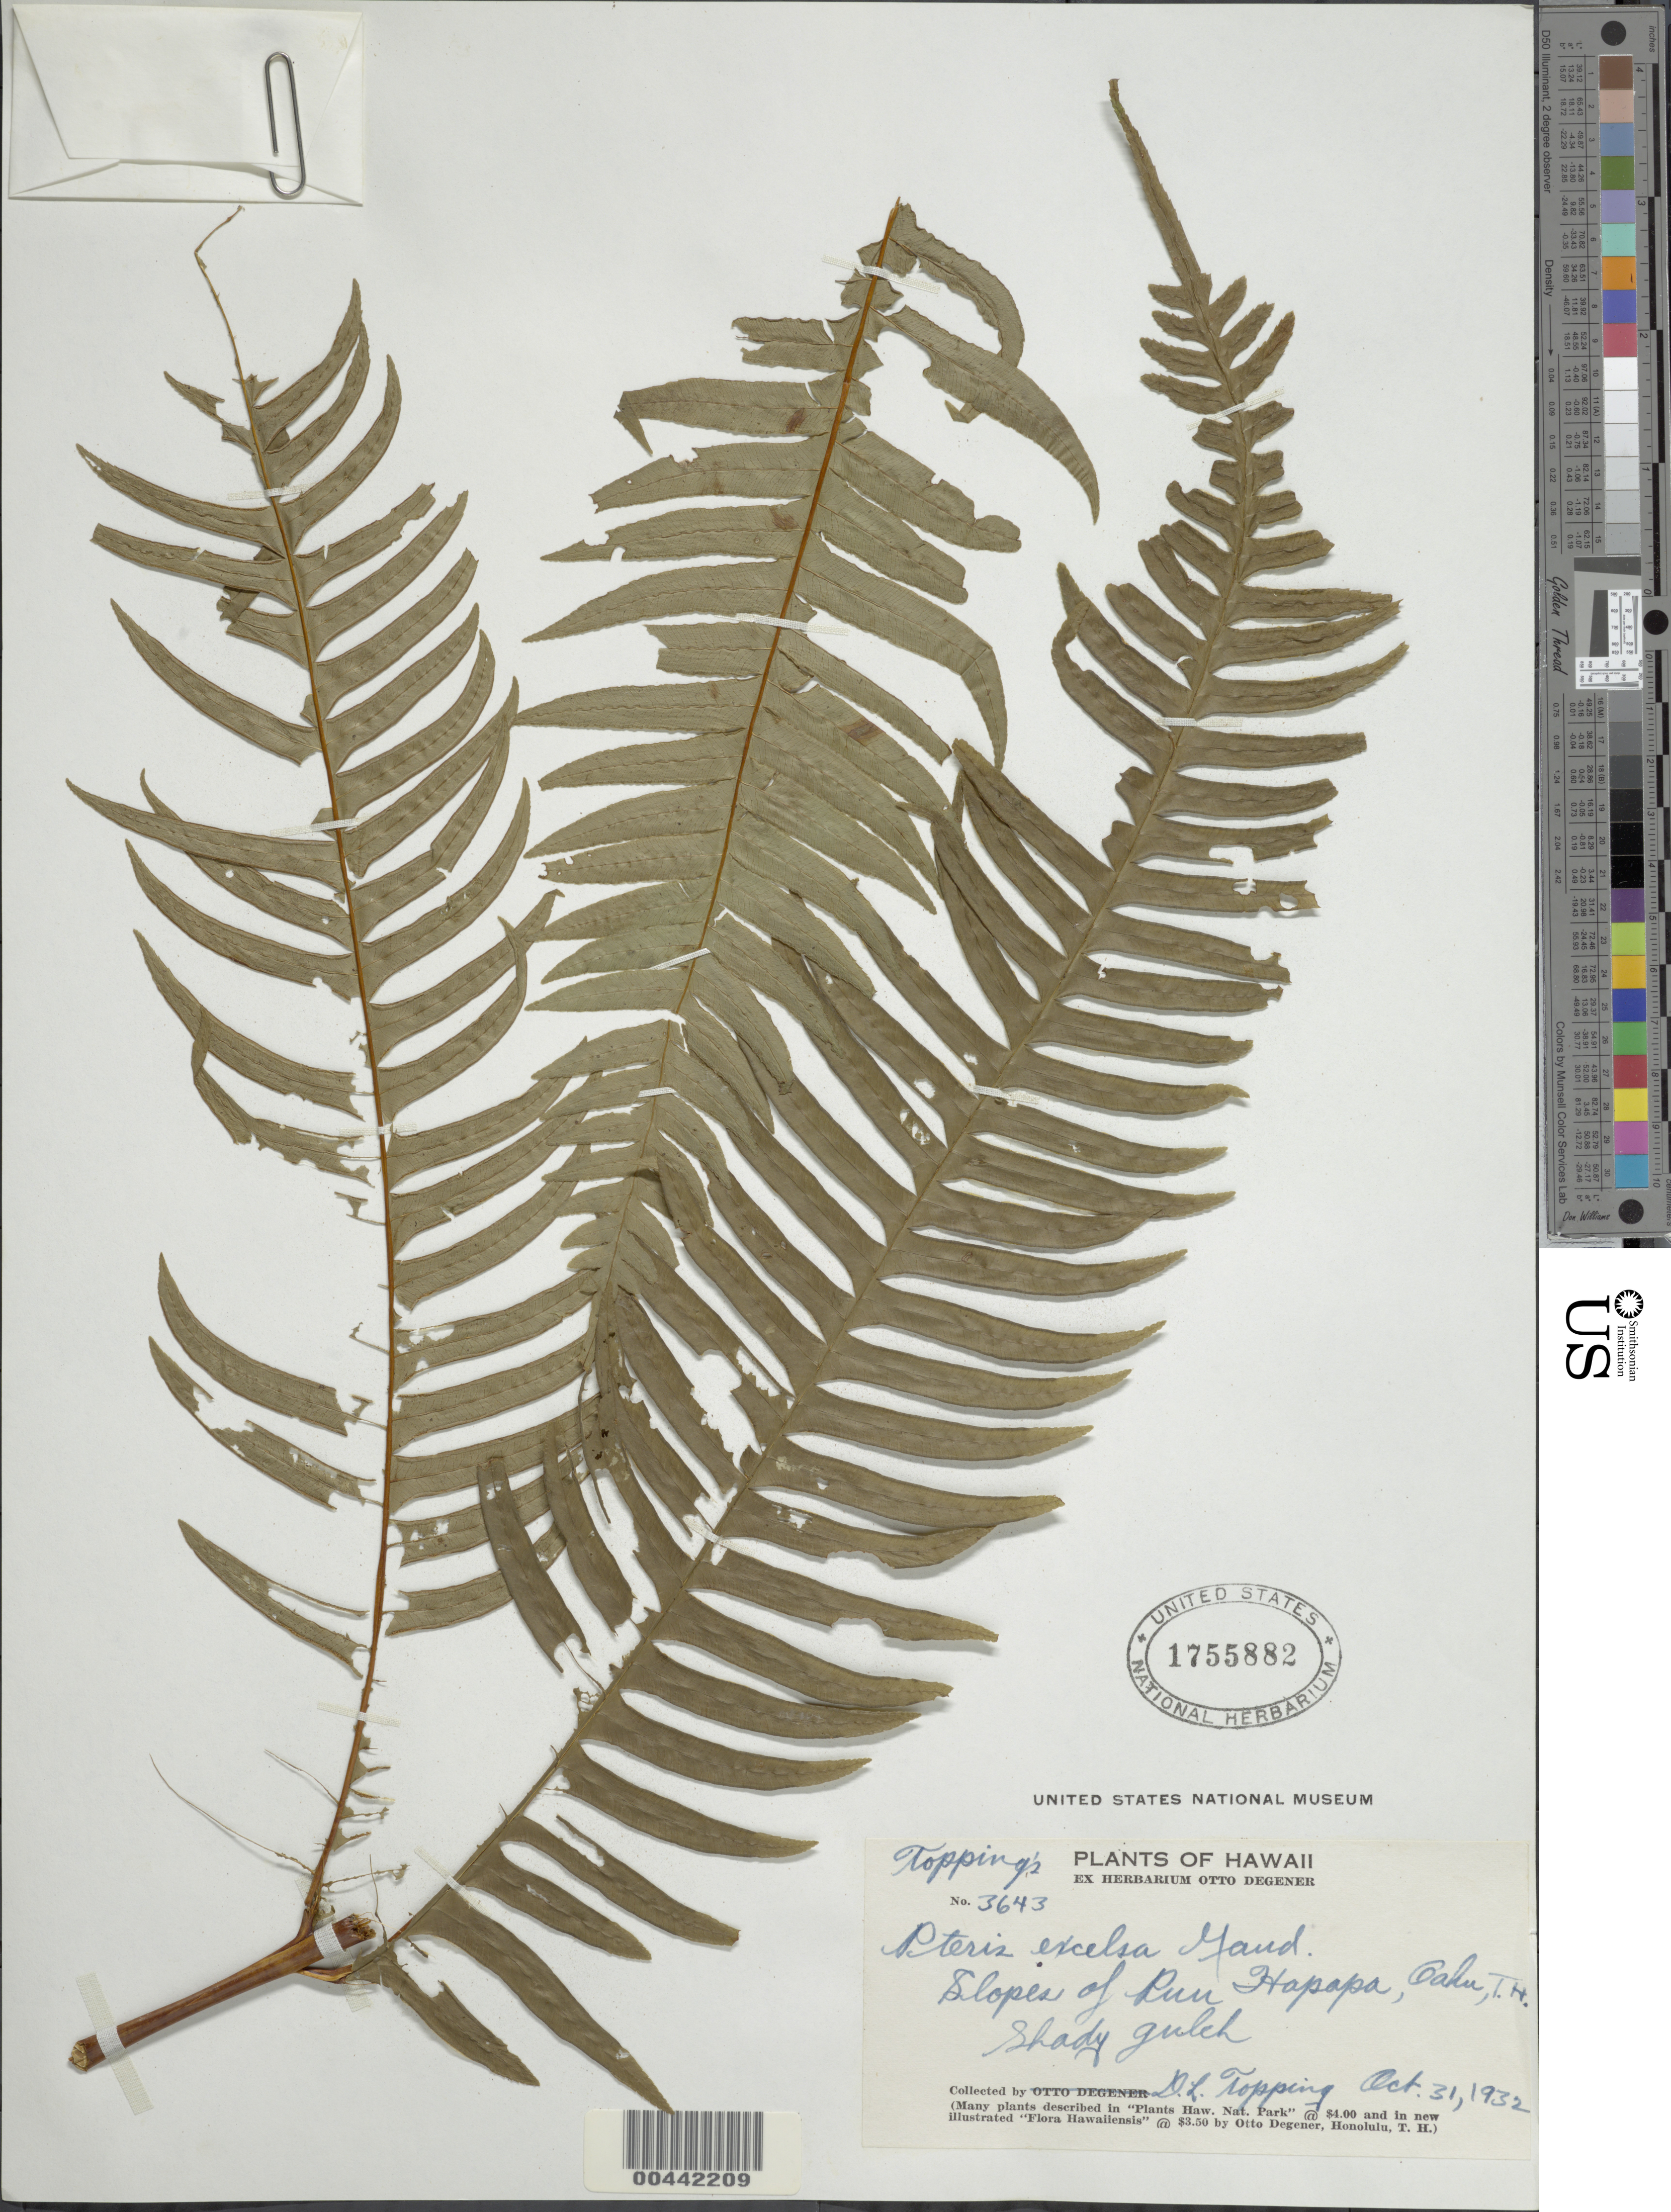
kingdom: Plantae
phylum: Tracheophyta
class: Polypodiopsida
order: Polypodiales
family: Pteridaceae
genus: Pteris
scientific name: Pteris terminalis var. terminalis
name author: Wall.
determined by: Wagner, W. L., (BOT), Smithsonian Institution - National Museum of Natural History (UNITED STATES)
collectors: D. L. Topping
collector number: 3643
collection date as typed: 31 Oct 1932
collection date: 1932-10-31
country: United States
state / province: Hawaii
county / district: Honolulu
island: Oahu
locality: Slopes of Puu Hapapa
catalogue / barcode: US 1755882